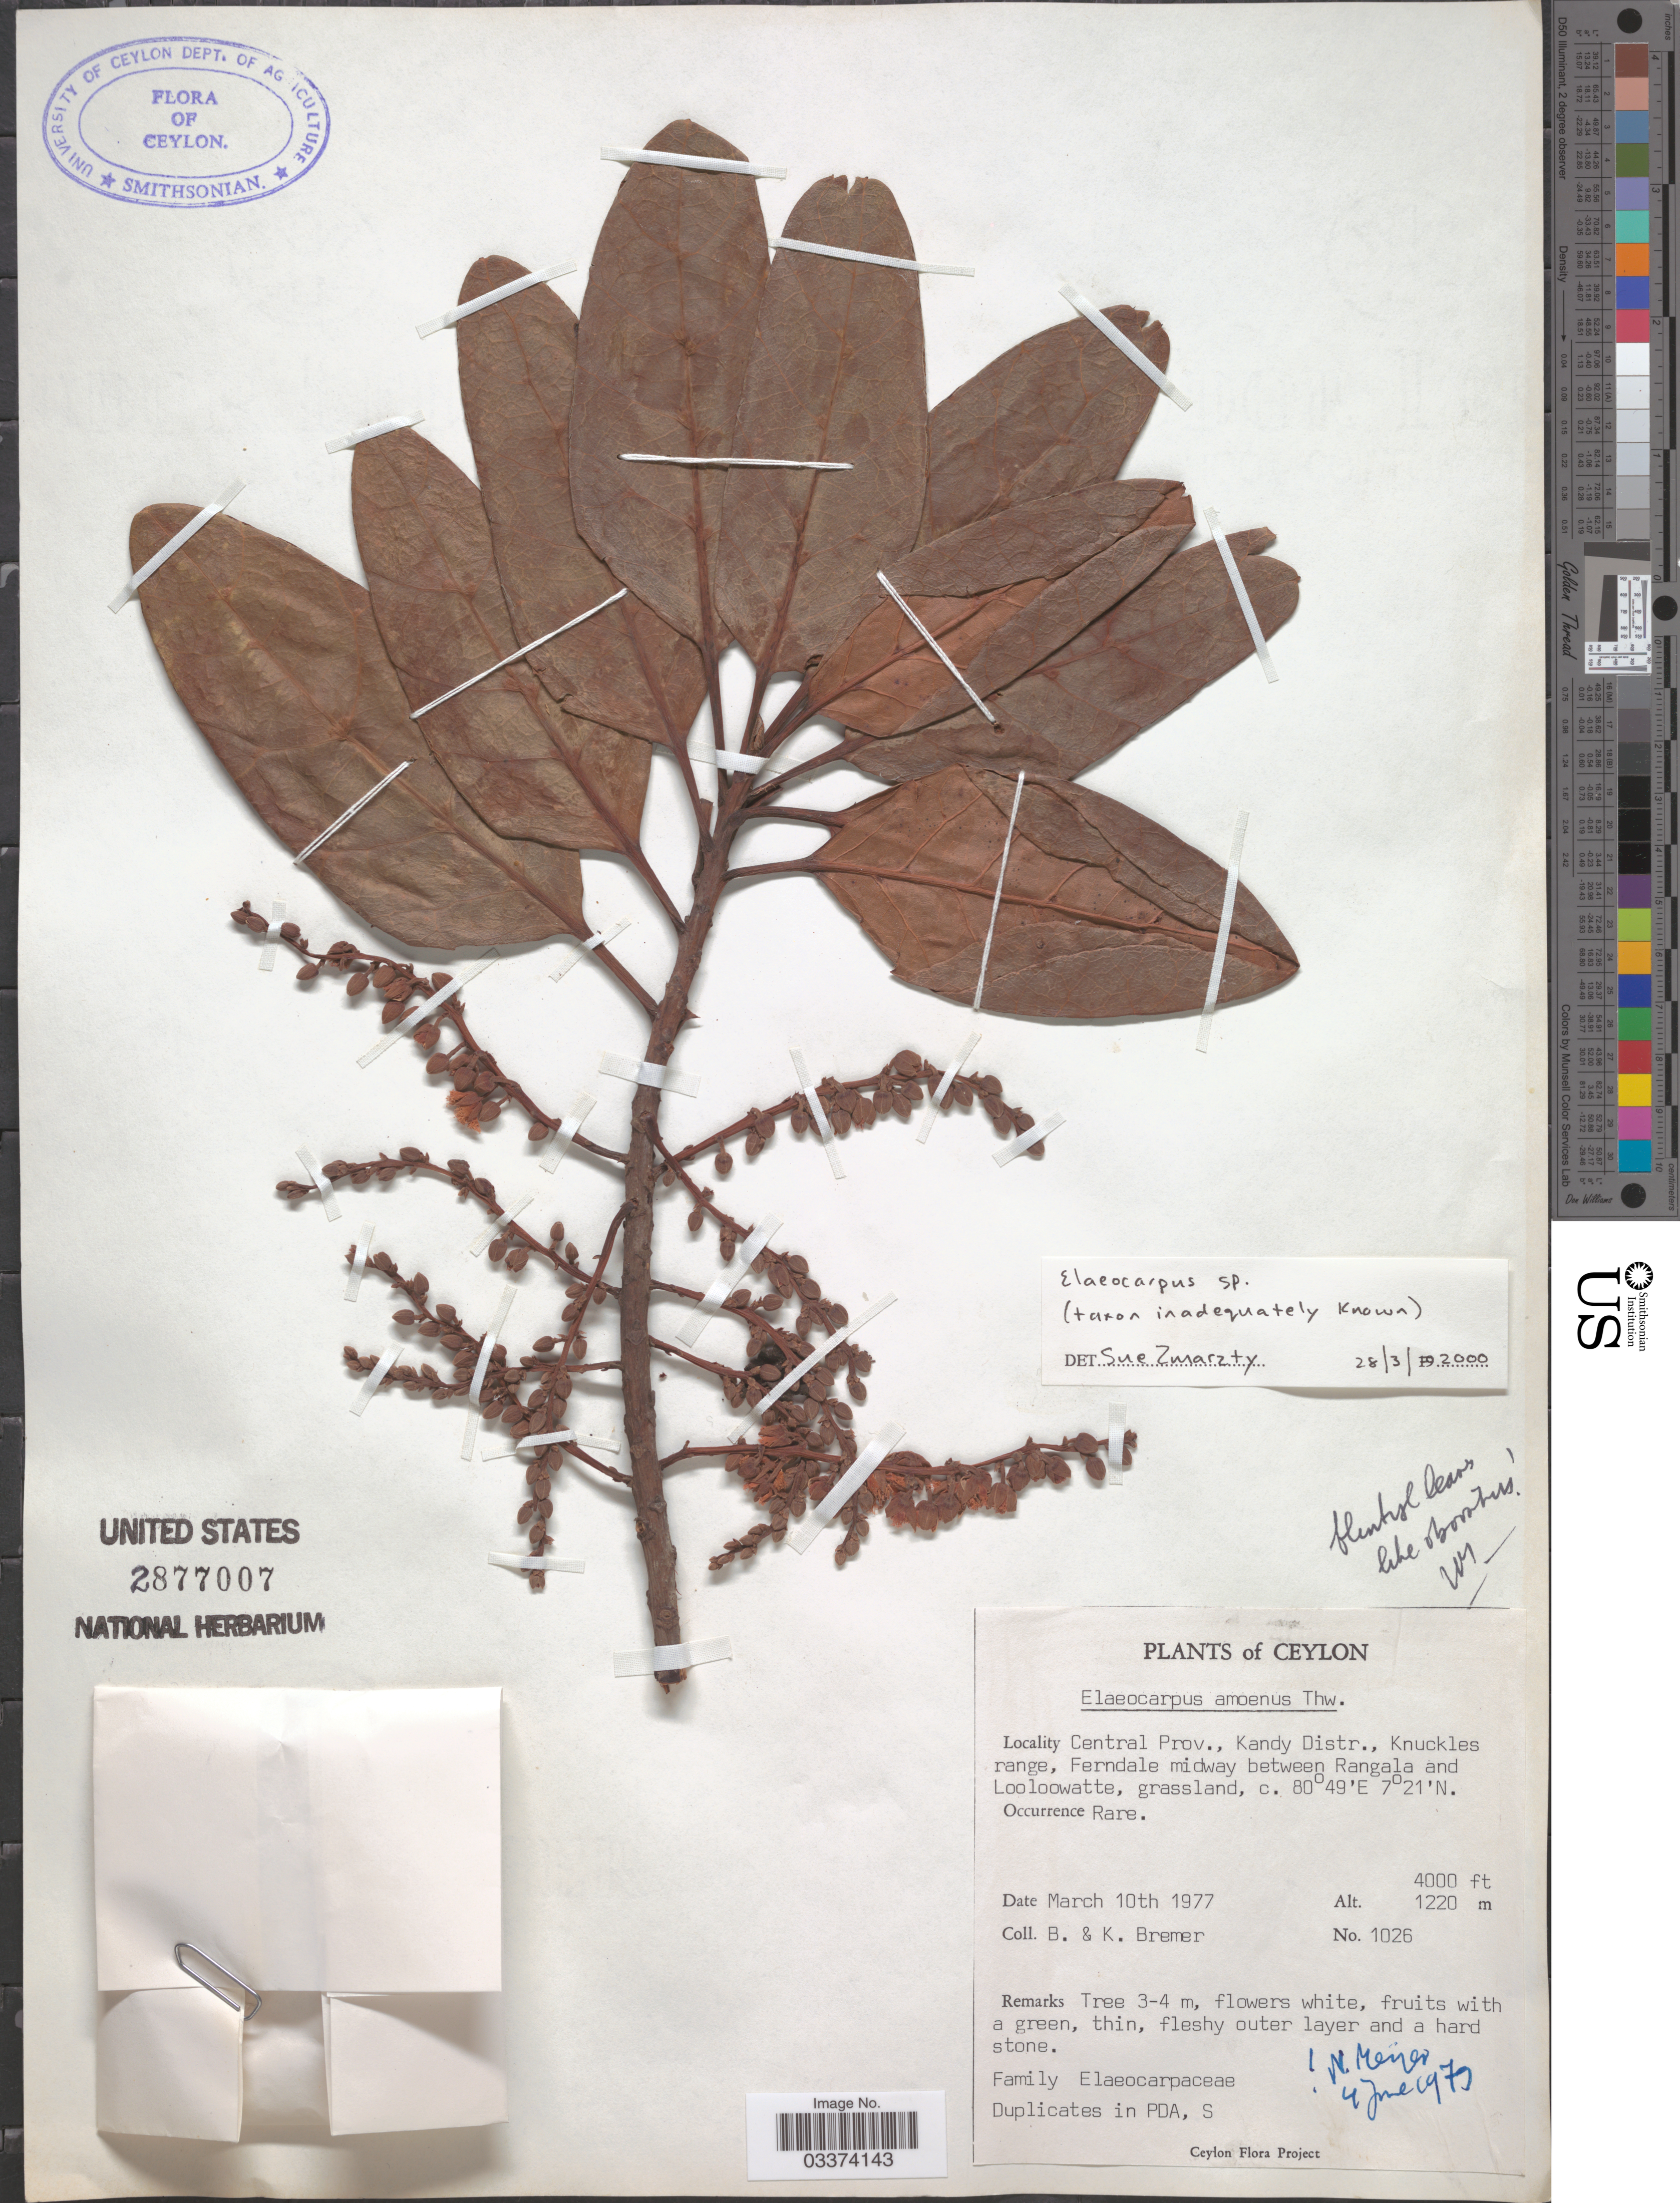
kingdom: Plantae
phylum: Tracheophyta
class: Magnoliopsida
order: Oxalidales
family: Elaeocarpaceae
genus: Elaeocarpus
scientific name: Elaeocarpus sp.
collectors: B. Bremer & K. Bremer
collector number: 1026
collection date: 1977-03-10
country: Sri Lanka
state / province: Central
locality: Ceylon. Kandy Distr., Knuckles range, Ferndale midway between Rangala and Looloowatte, grassland.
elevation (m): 1219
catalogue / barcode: US 2877007